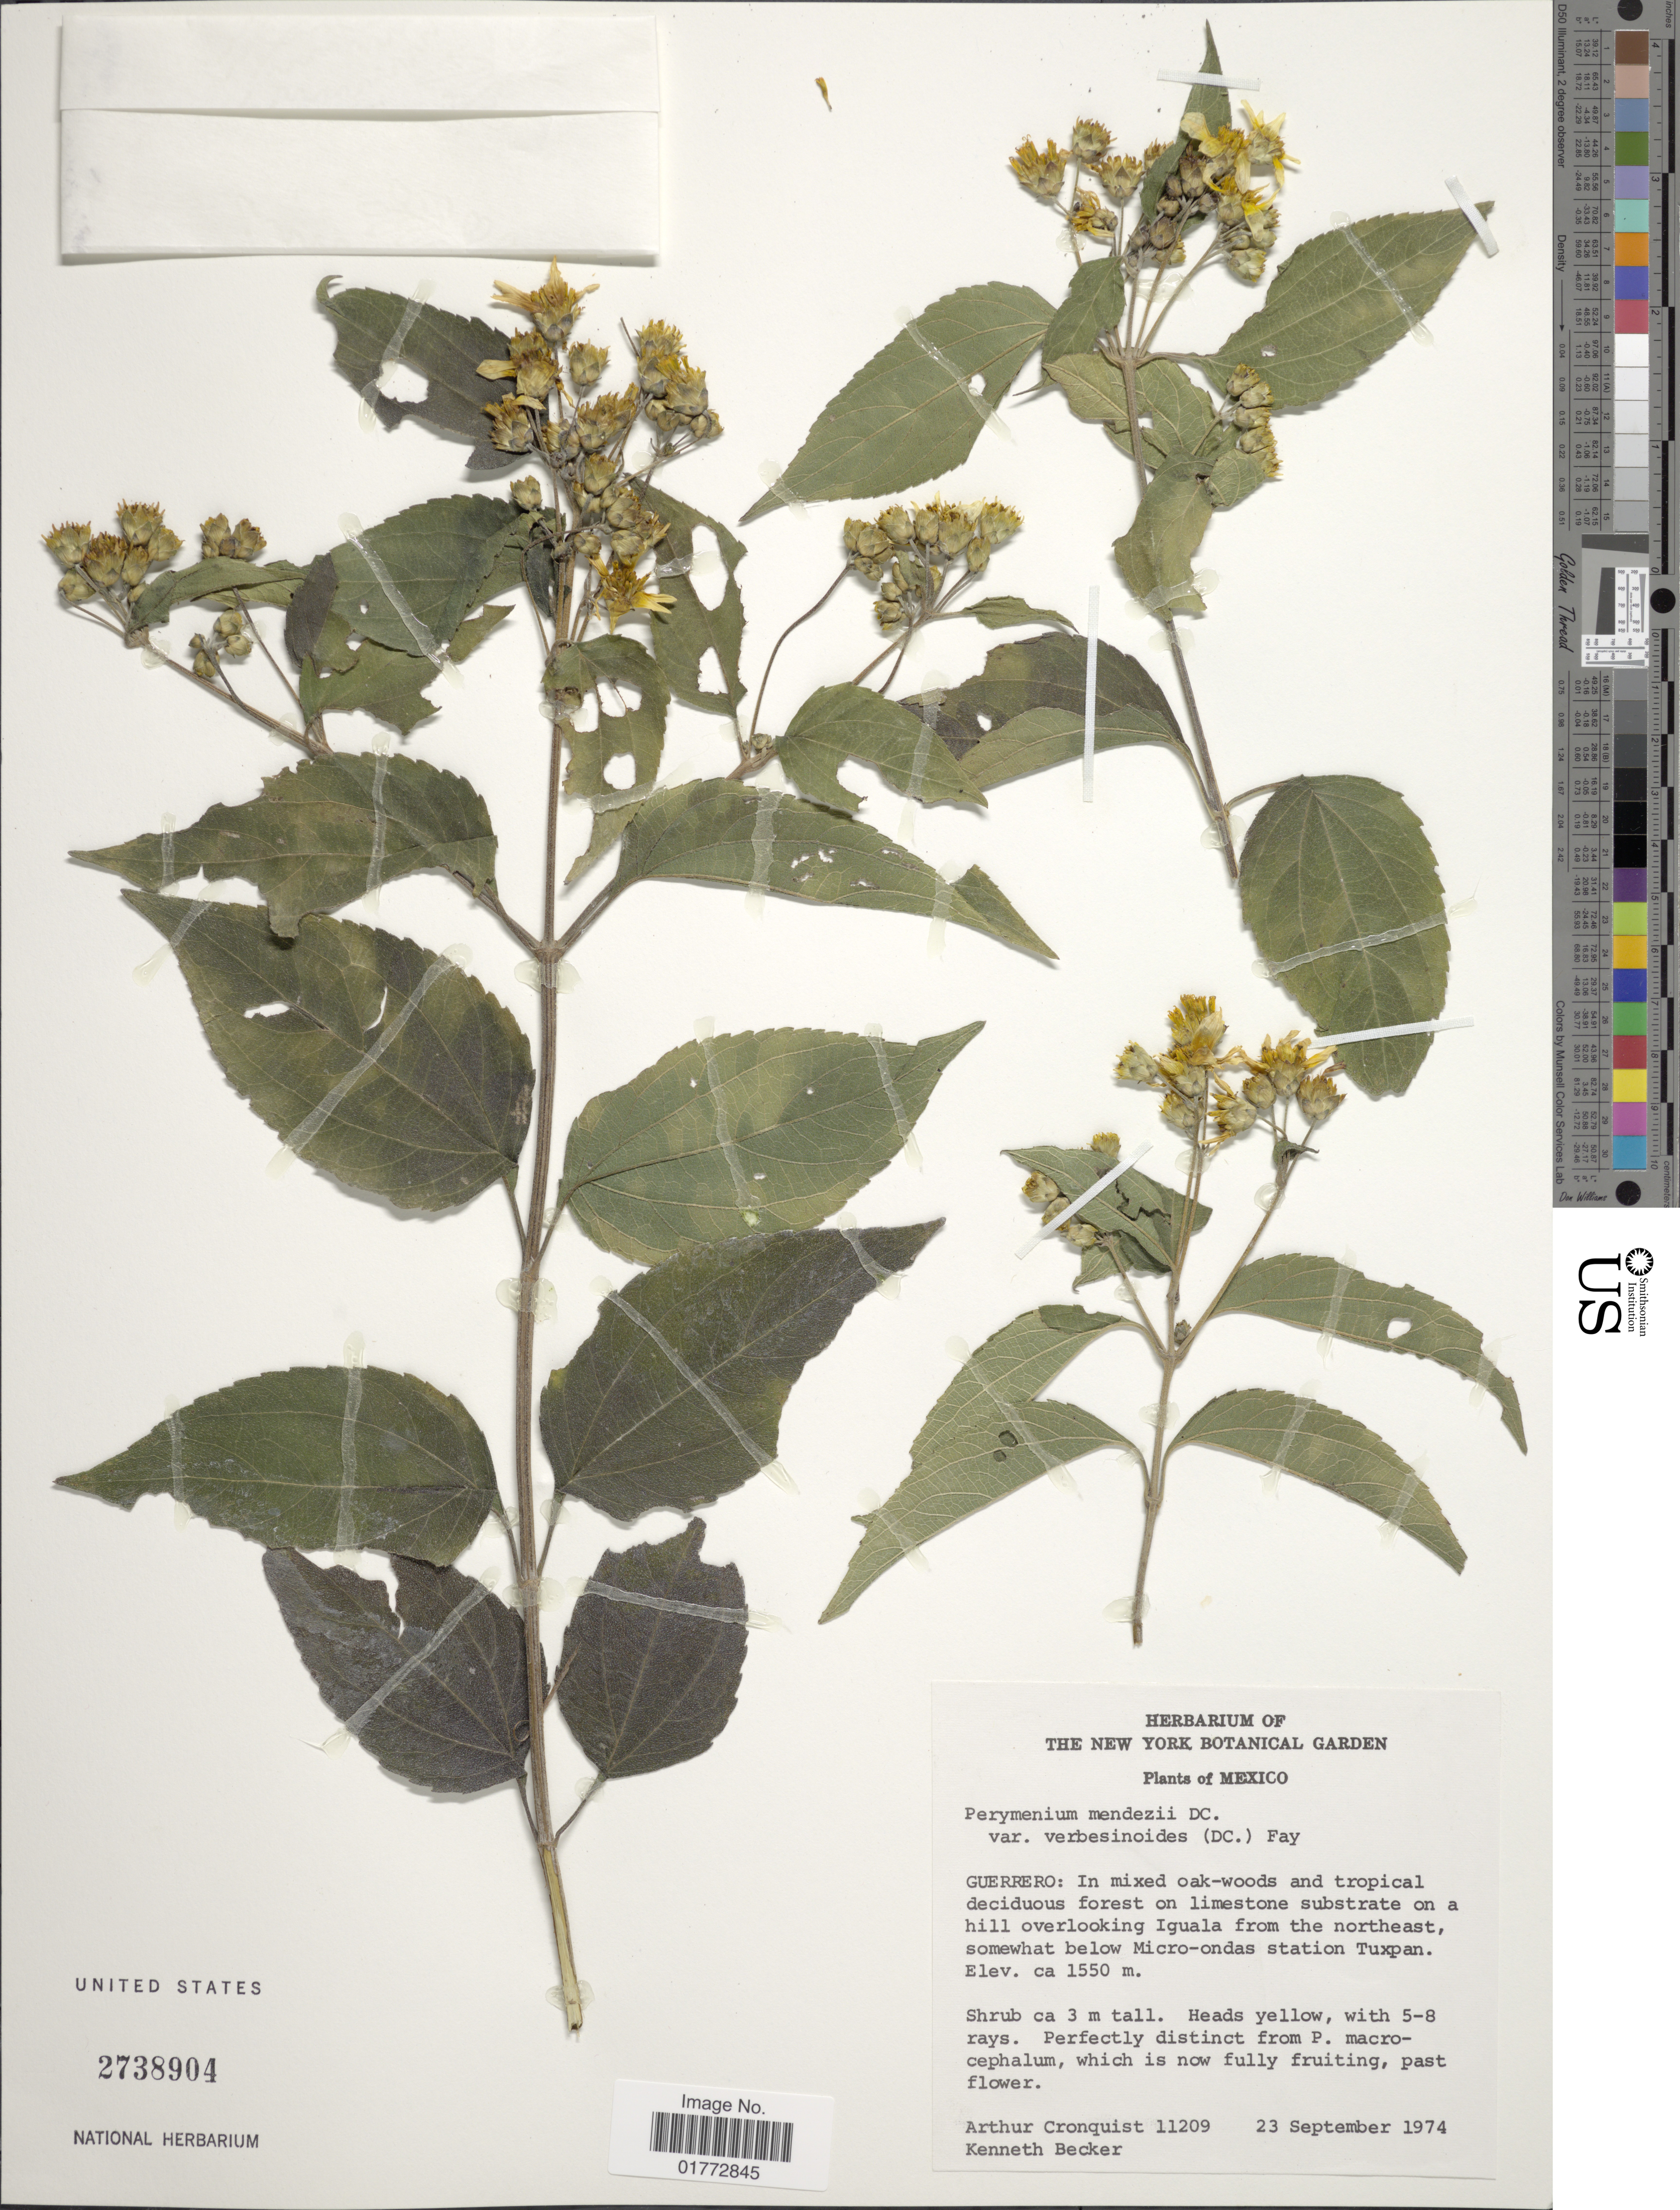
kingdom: Plantae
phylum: Tracheophyta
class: Magnoliopsida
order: Asterales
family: Asteraceae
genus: Perymenium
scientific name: Perymenium mendezii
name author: DC.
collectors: A. J. Cronquist & K. M. Becker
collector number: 11209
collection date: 1974-09-23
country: Mexico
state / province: Guerrero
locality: In mixed oak - woods and tropical deciduous forest on limestone substrate on a hill overlooking Iguala from the northeast, somewhat below Micro-ondas station Tuxpan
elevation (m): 1550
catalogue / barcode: US 2738904